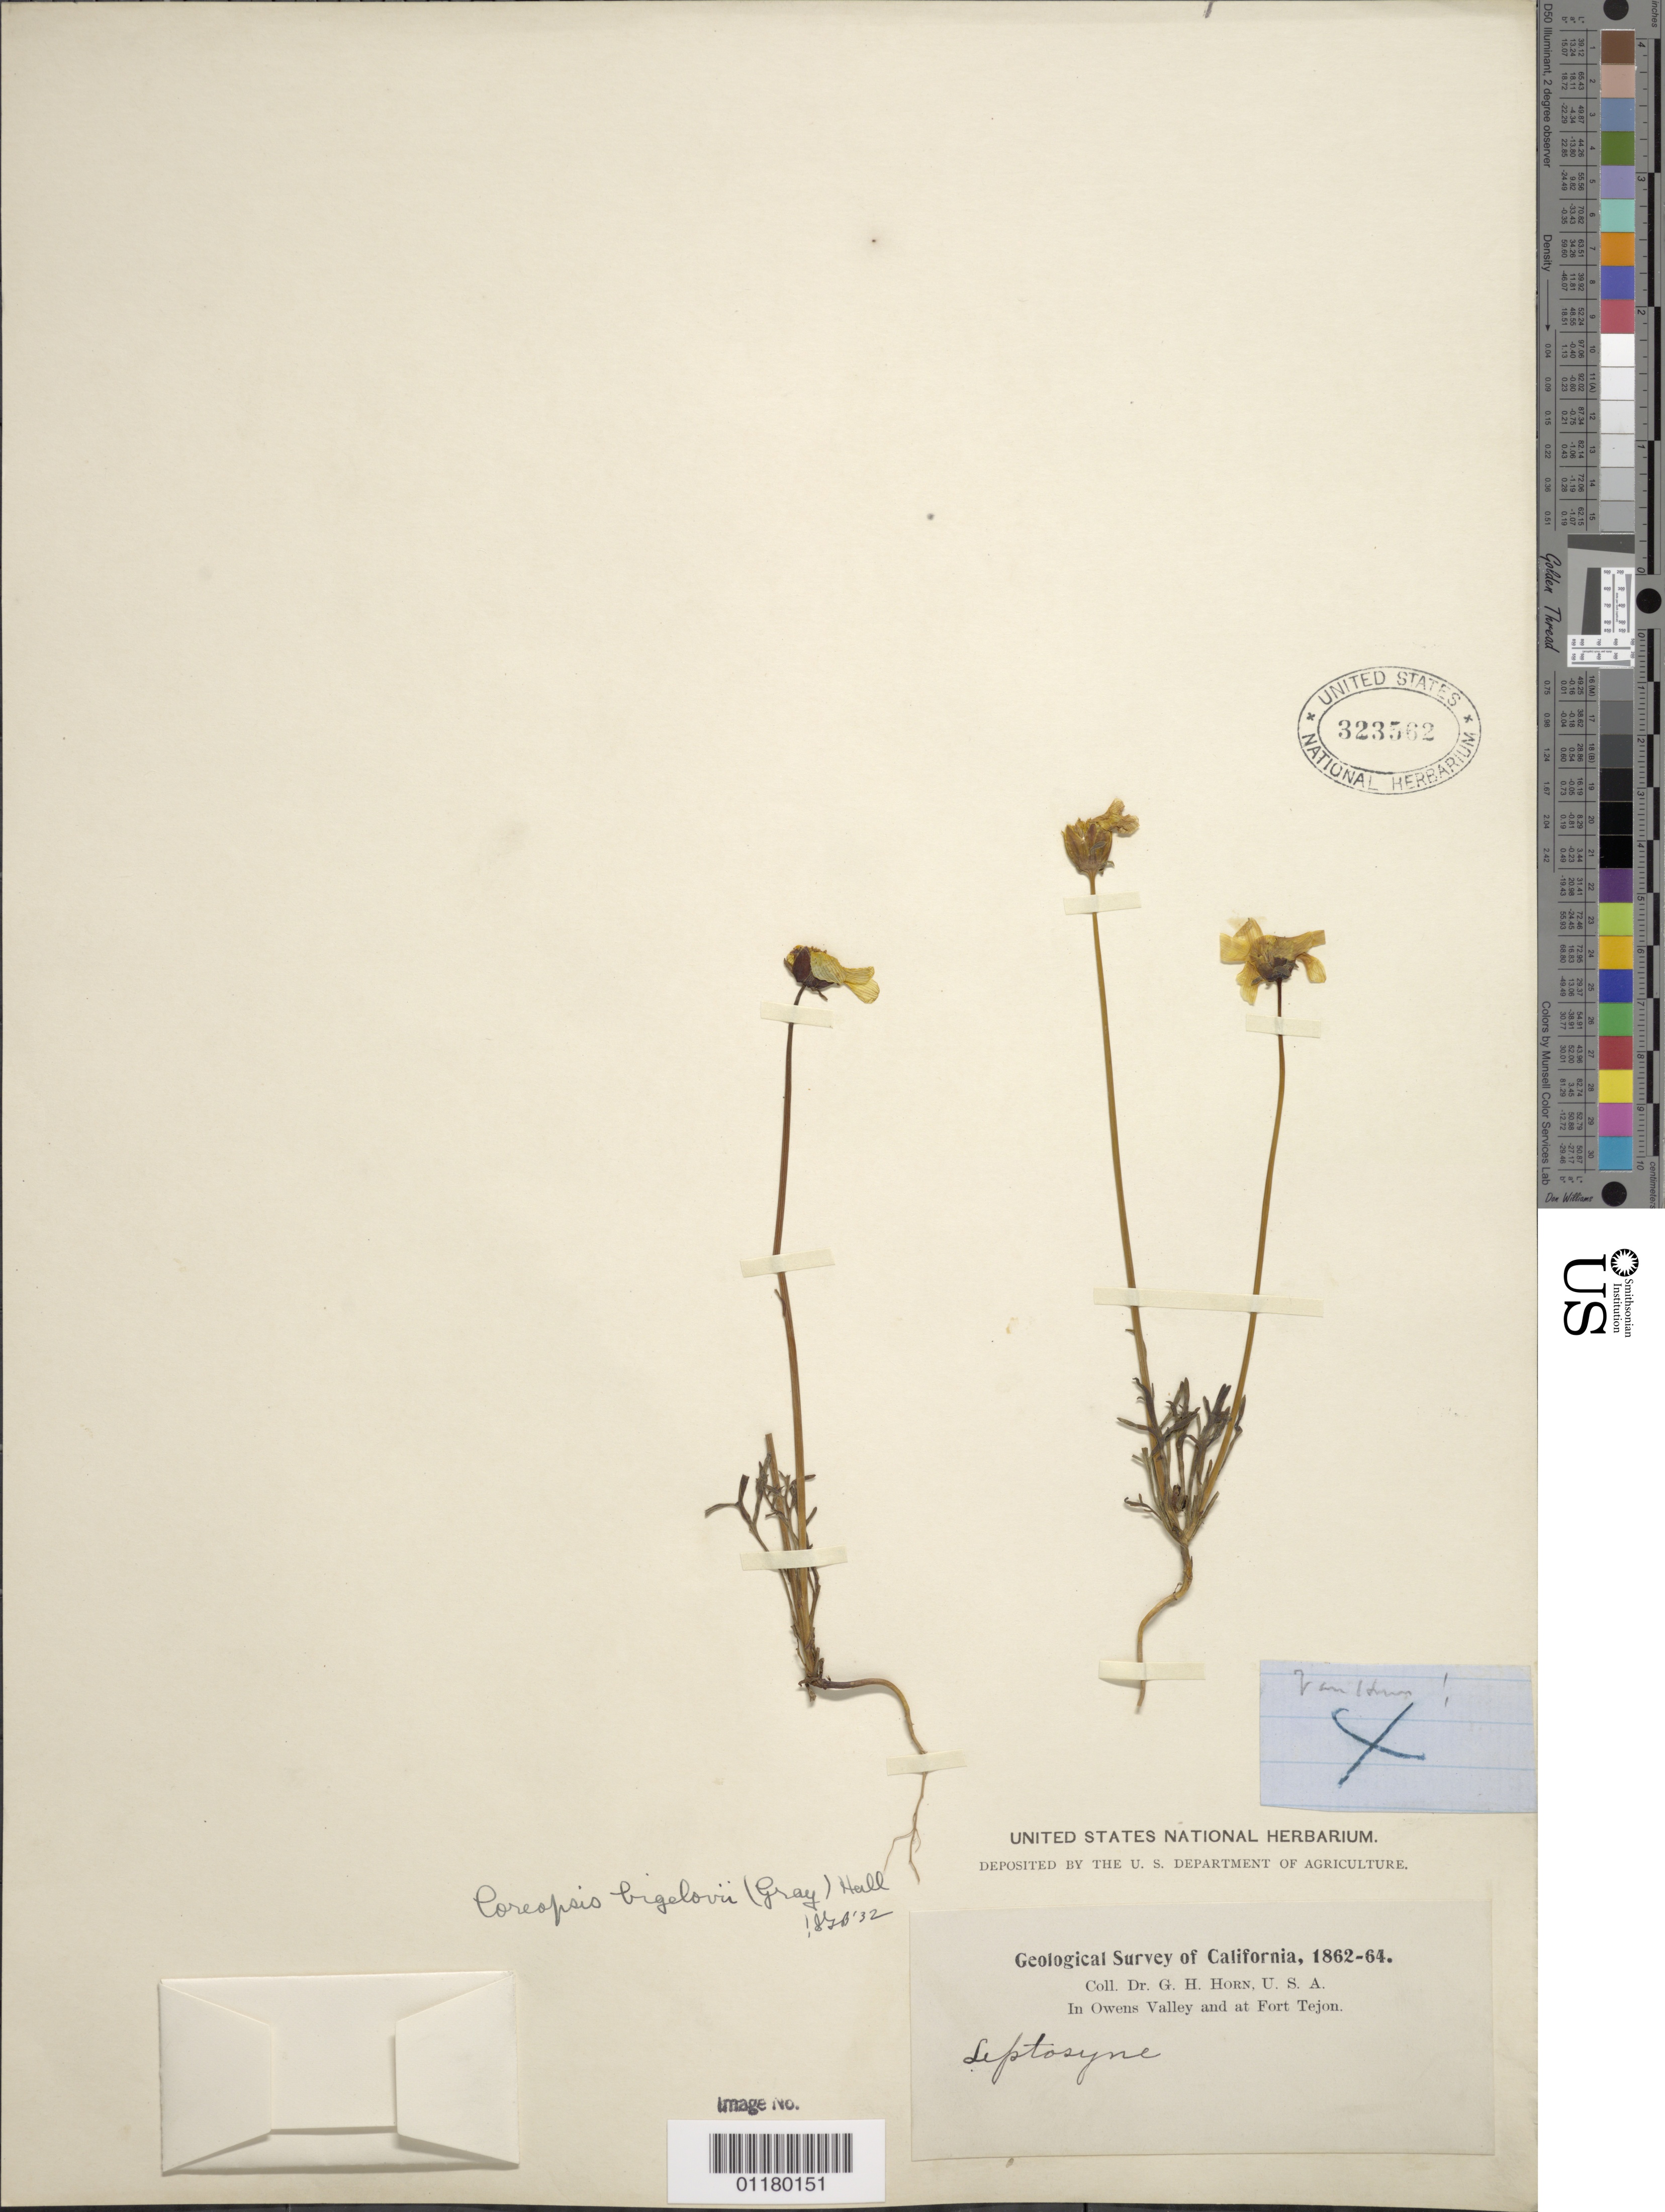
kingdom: Plantae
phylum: Tracheophyta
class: Magnoliopsida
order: Asterales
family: Asteraceae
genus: Coreopsis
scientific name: Coreopsis bigelovii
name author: (A. Gray) Voss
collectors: G. Horn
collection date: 1862/1864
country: United States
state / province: California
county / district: Kern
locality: In Owens Valley and at Fort Tejon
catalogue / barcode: US 323562